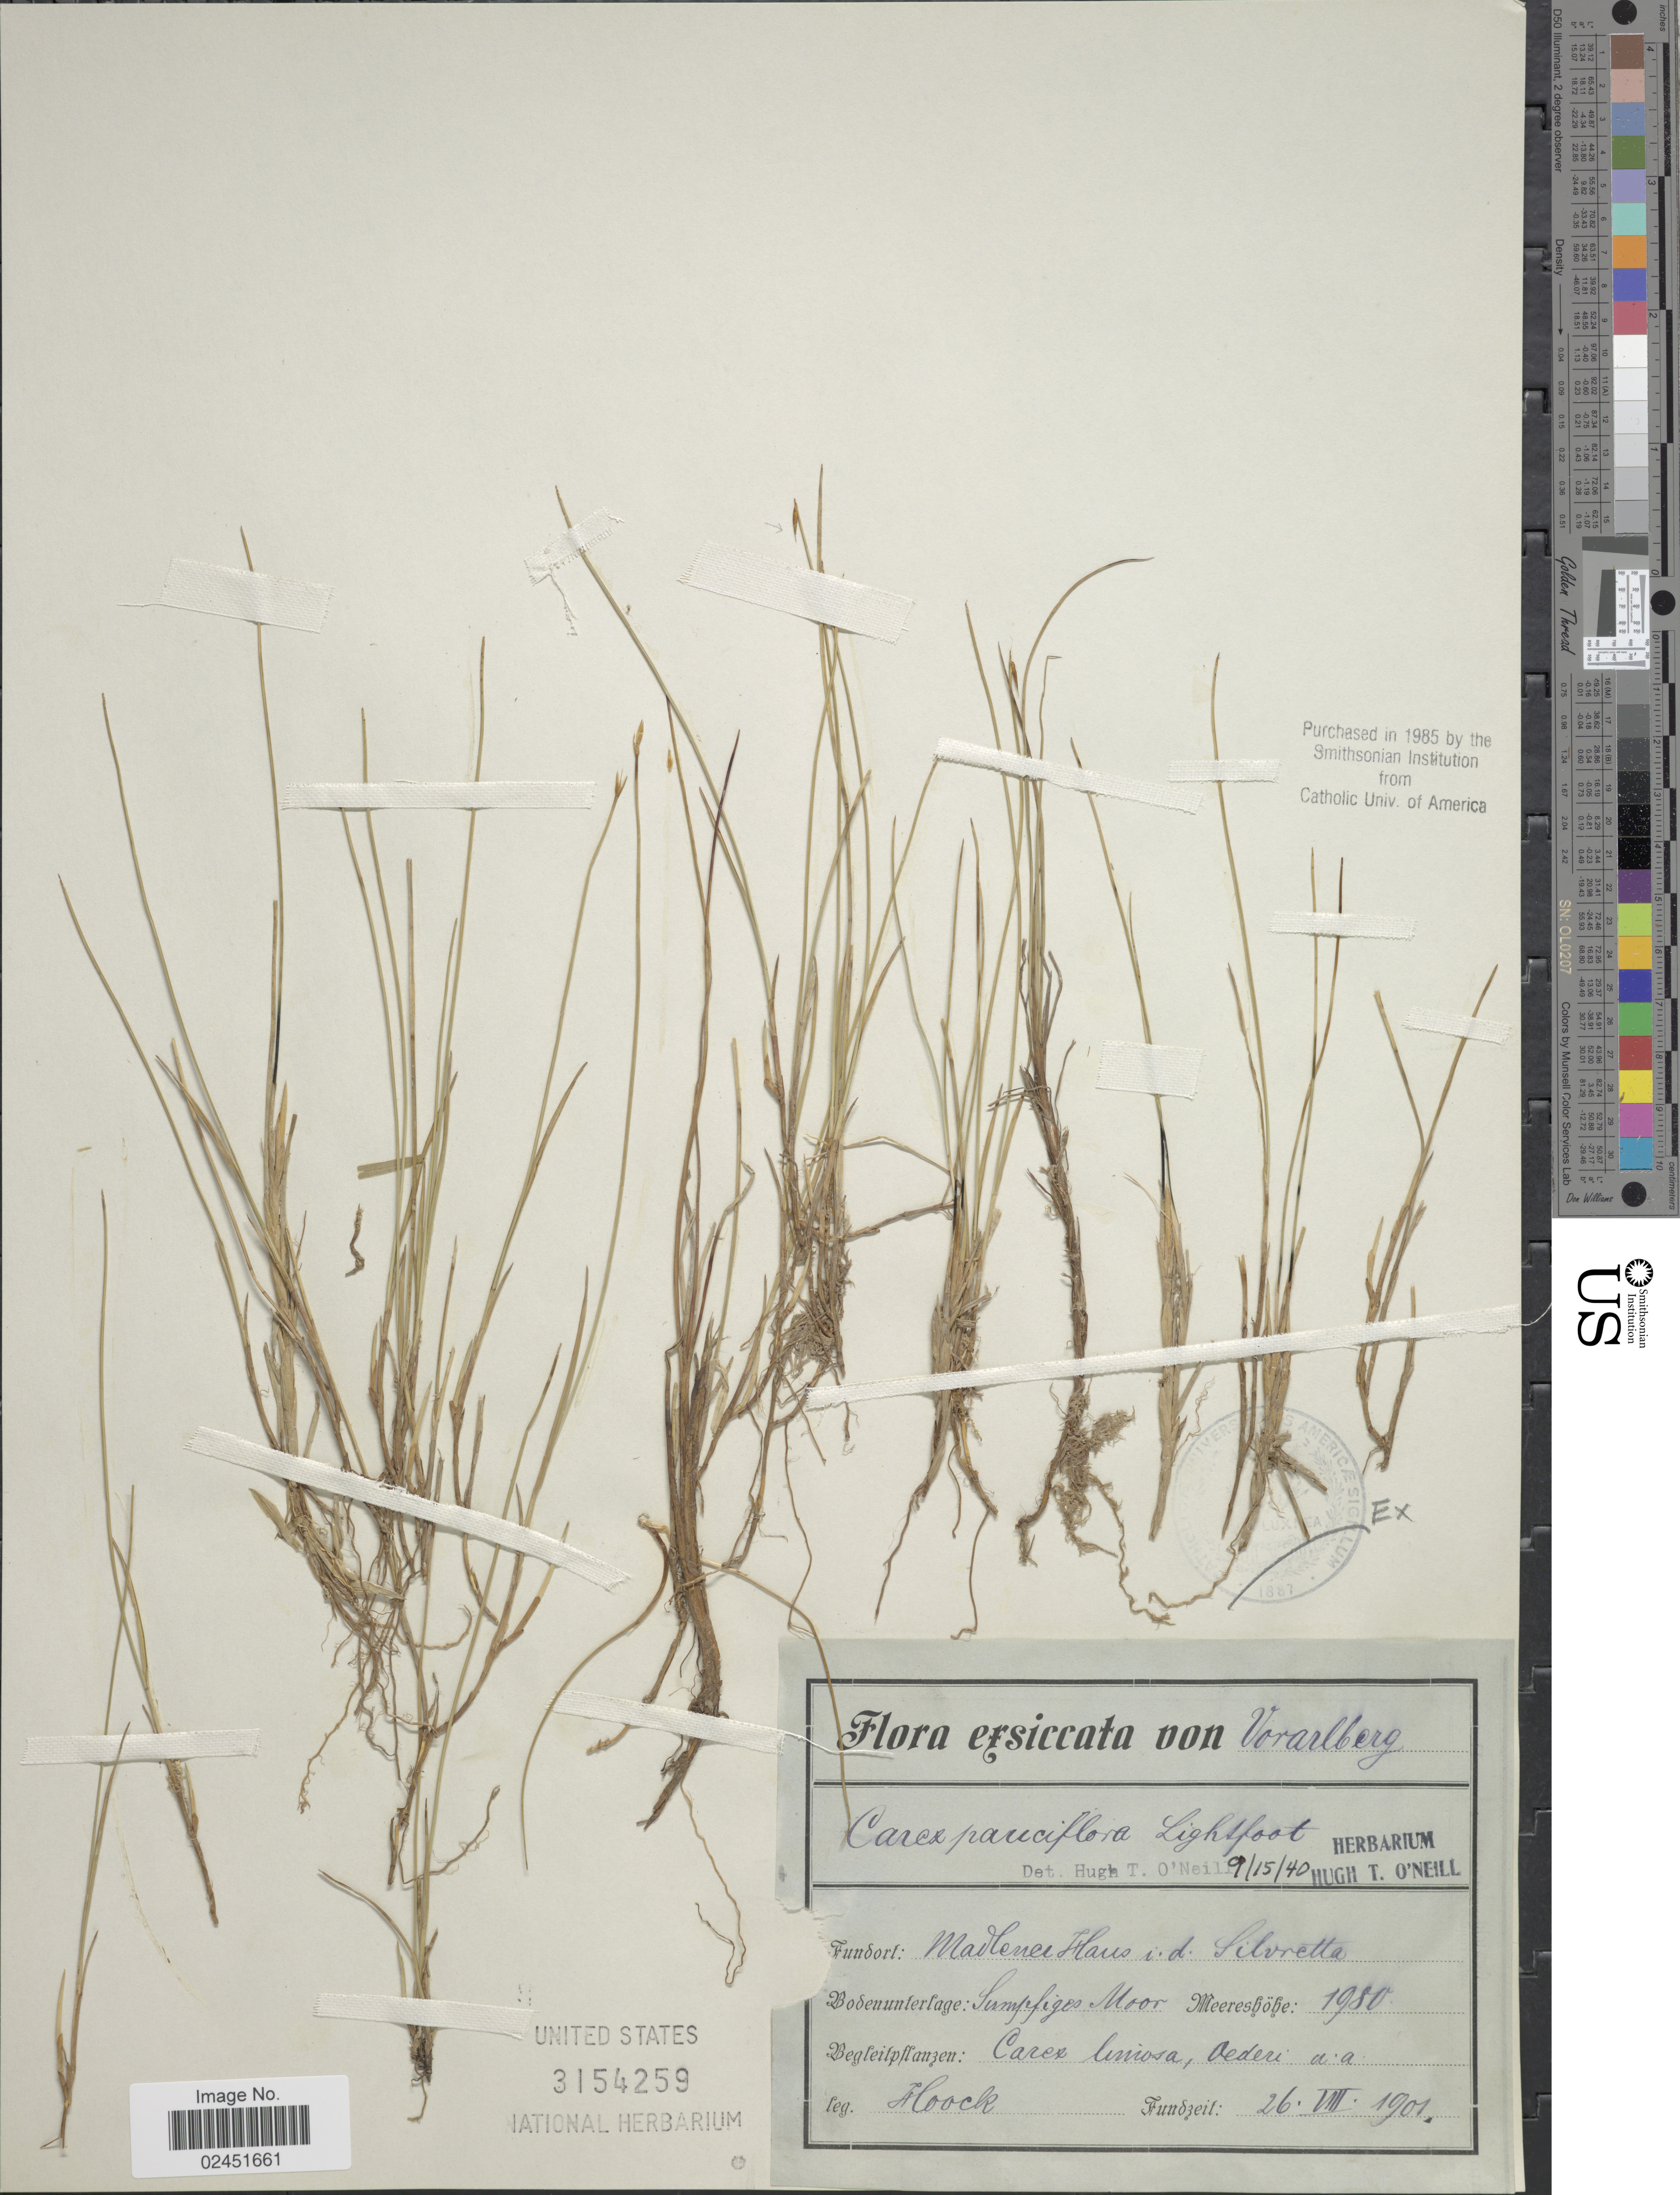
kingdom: Plantae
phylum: Tracheophyta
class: Liliopsida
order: Poales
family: Cyperaceae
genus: Carex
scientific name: Carex pauciflora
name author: Lightf.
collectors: -. Hoock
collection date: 1901-08-26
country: Austria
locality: Voaralberg. Madlence Haus i. d. Silvretta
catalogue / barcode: US 3154259